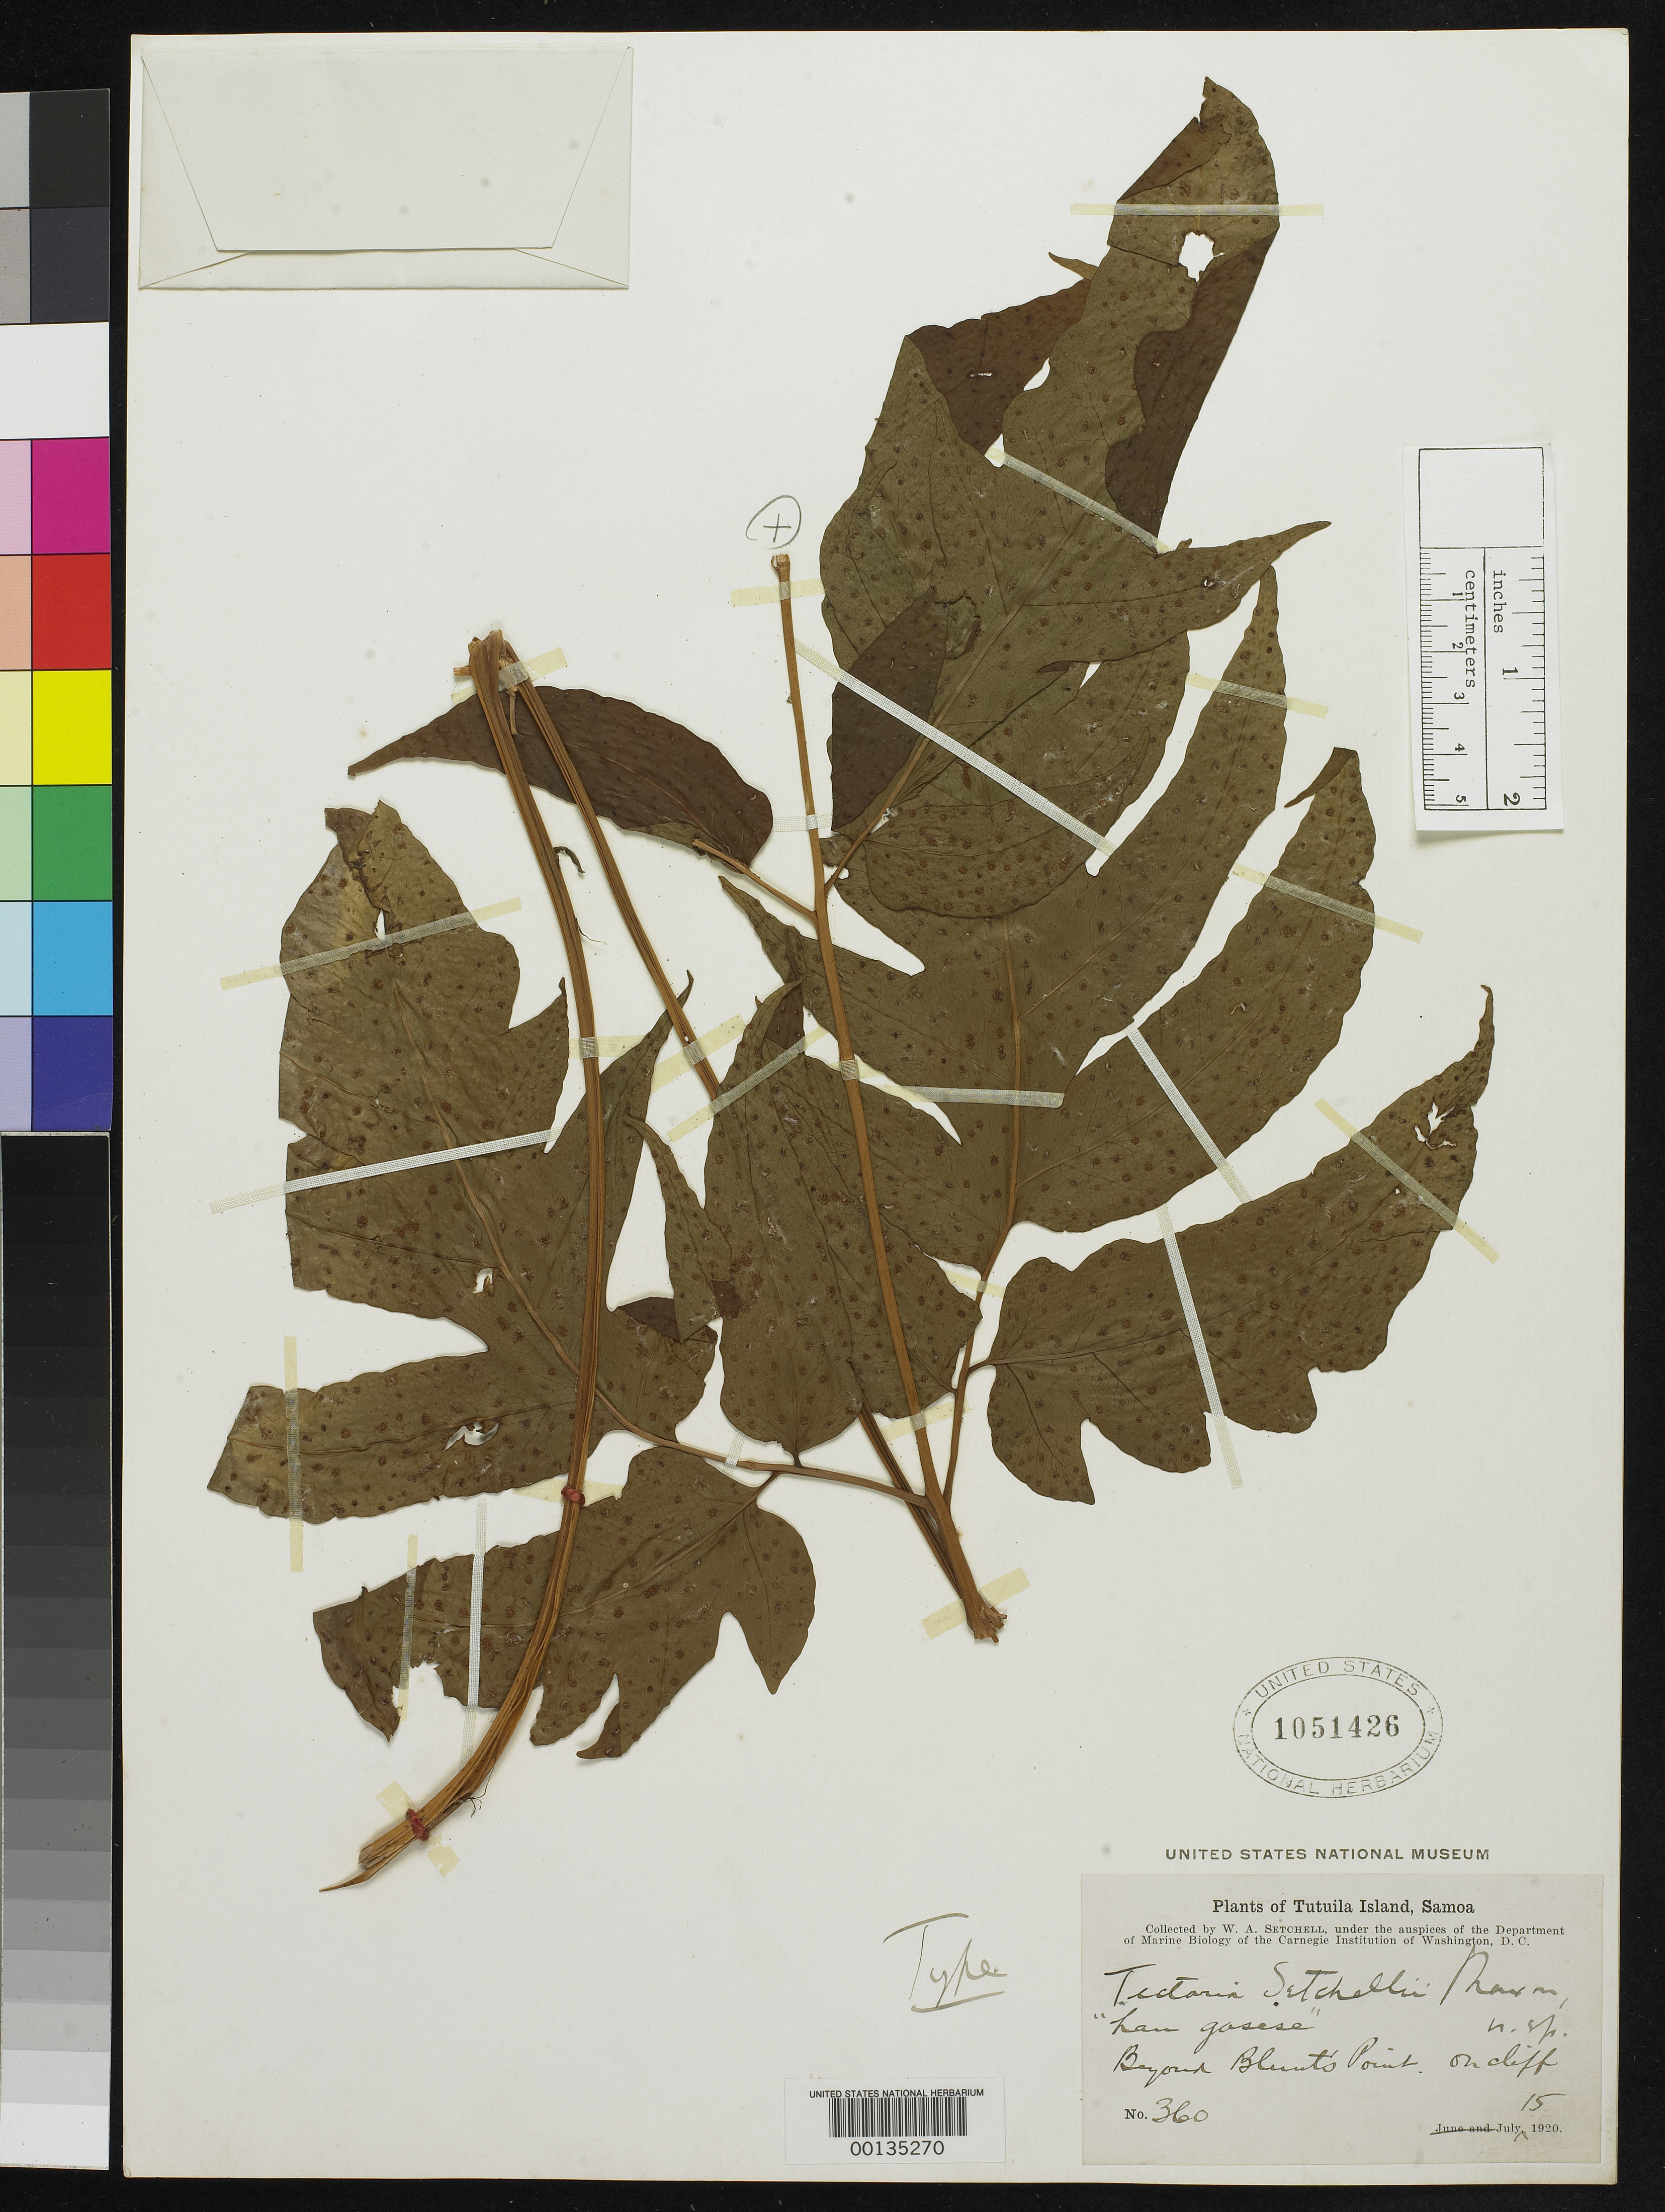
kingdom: Plantae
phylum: Tracheophyta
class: Polypodiopsida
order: Polypodiales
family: Tectariaceae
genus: Tectaria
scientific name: Tectaria setchellii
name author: Maxon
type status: Holotype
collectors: W. Setchell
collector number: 360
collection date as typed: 15 Jul 1920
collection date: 1920-07-15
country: American Samoa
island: Tutua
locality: Beyond Blunt's Point.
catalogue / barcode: US 1051426